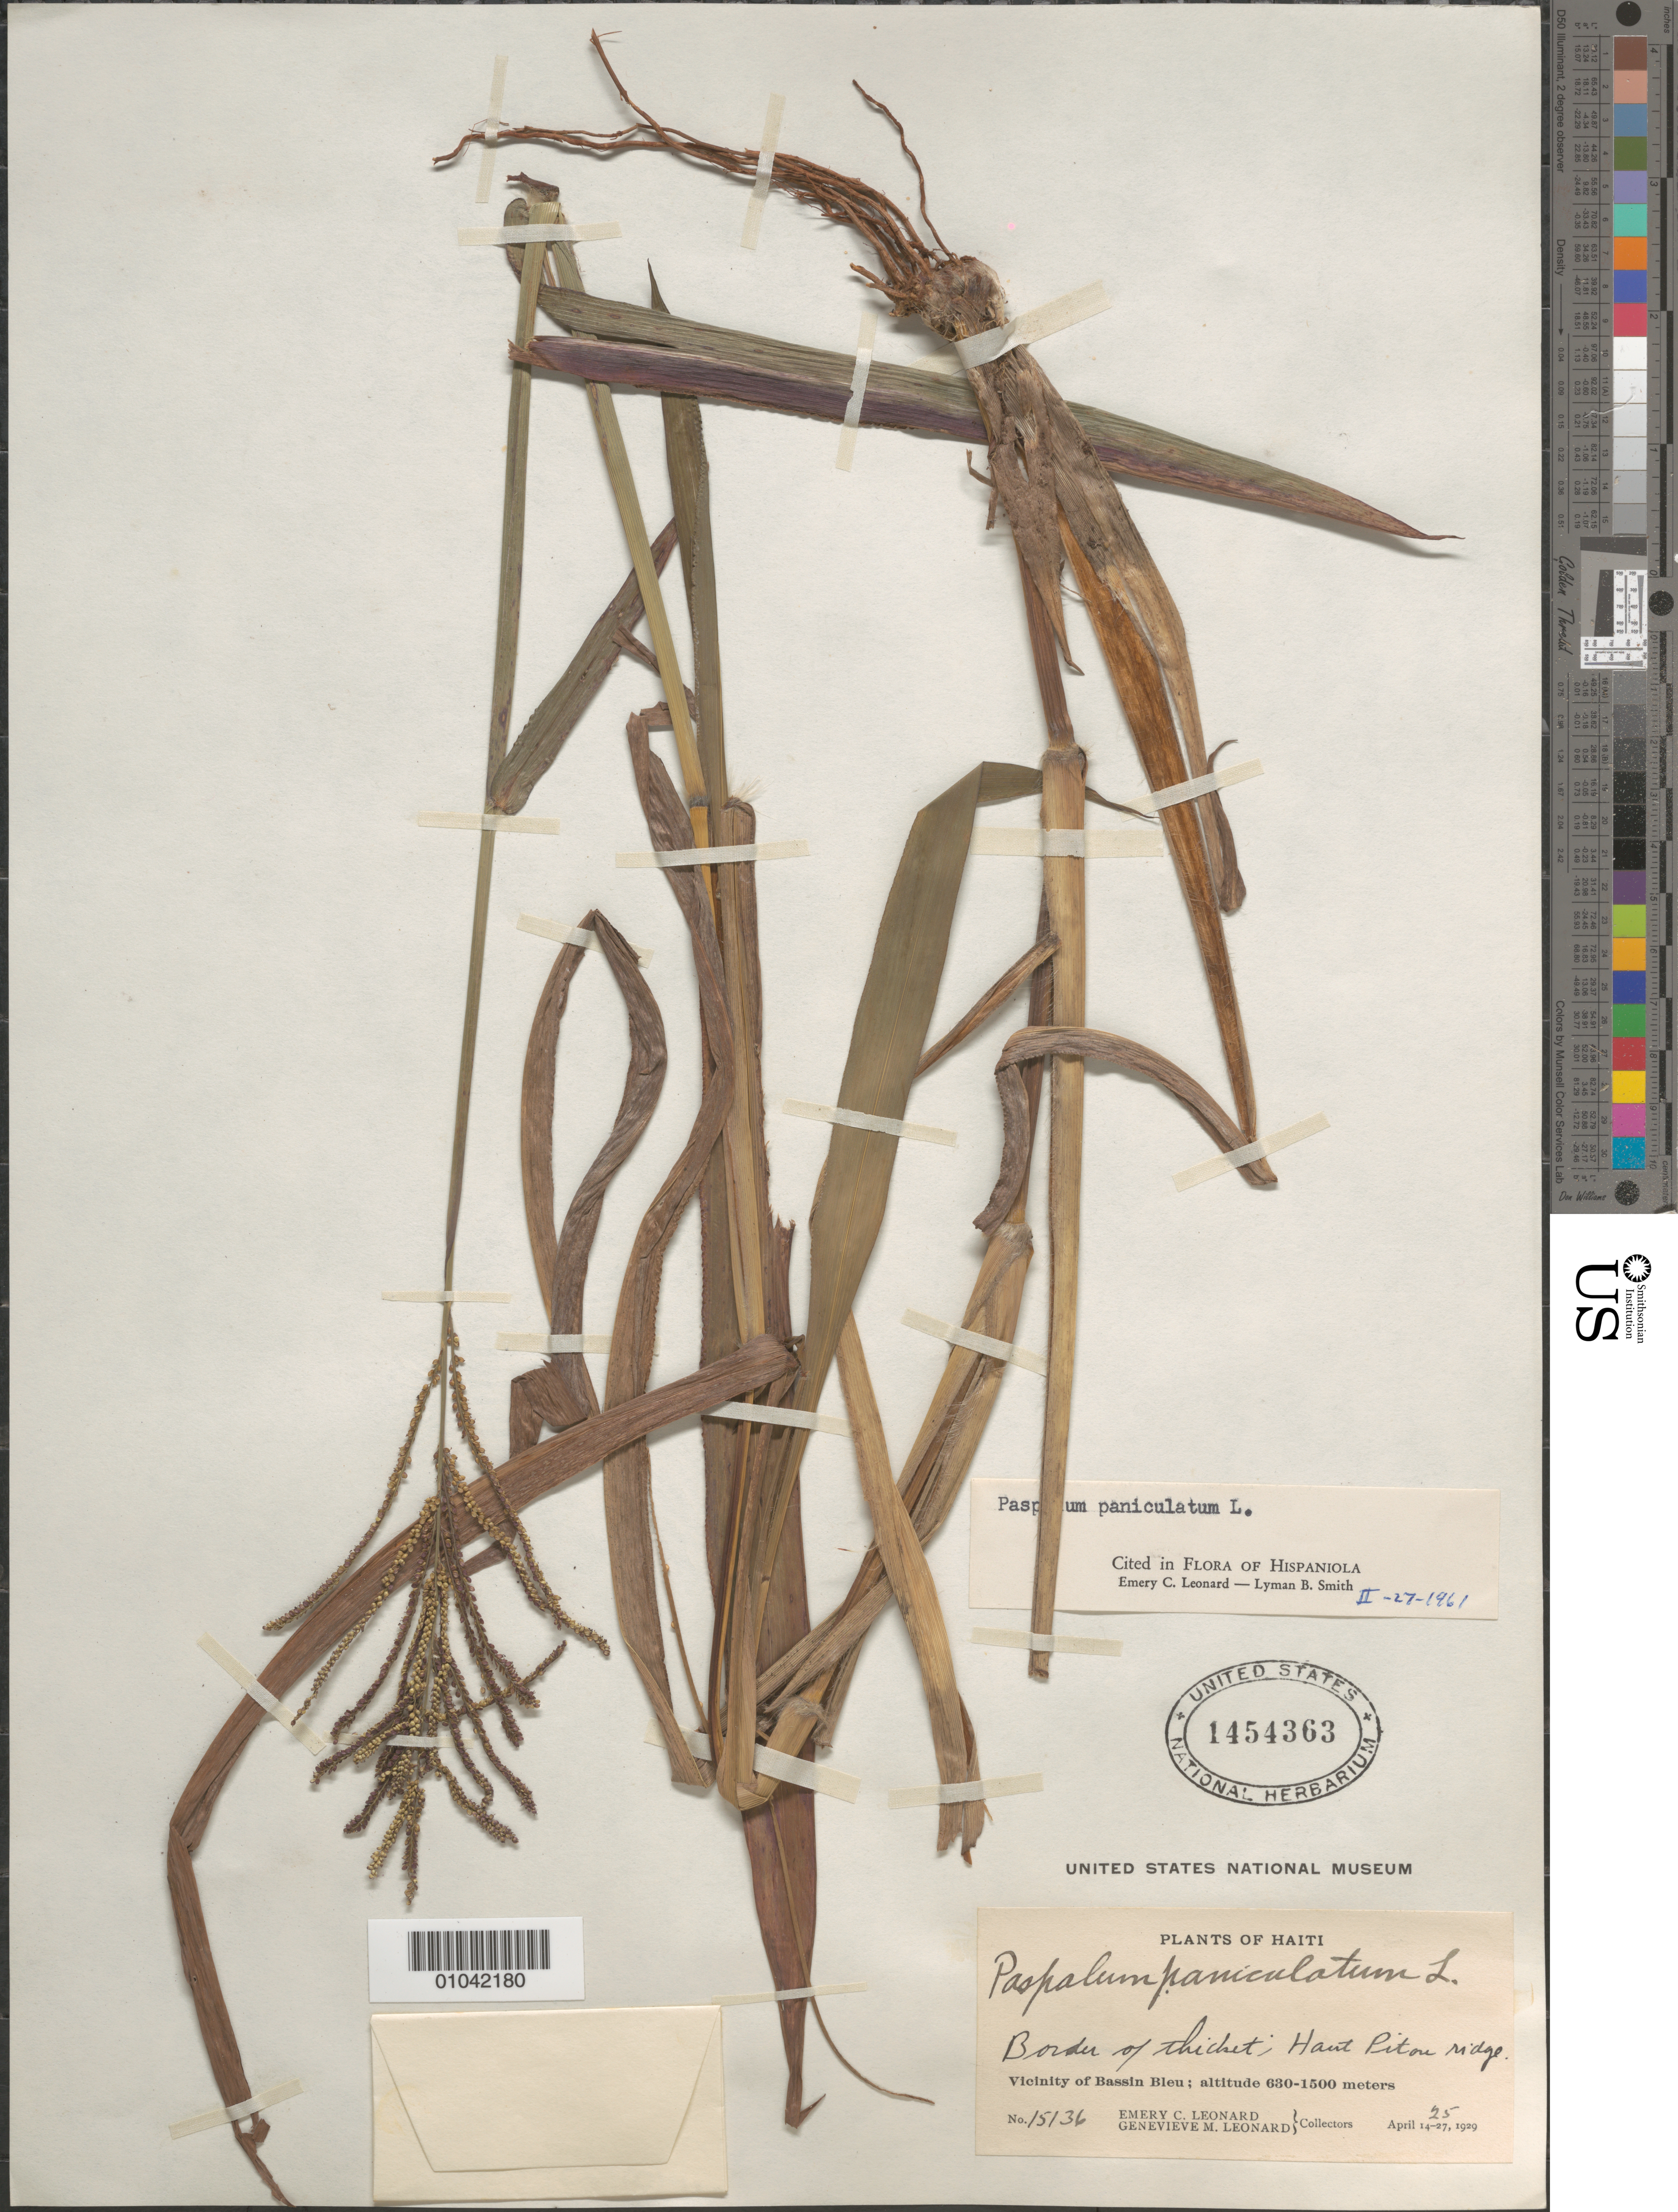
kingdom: Plantae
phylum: Tracheophyta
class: Liliopsida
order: Poales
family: Poaceae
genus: Paspalum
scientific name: Paspalum paniculatum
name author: L.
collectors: E. C. Leonard & G. M. Leonard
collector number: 15136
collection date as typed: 25 Apr 1929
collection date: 1929-04-25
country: Haiti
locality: Vicinity of Bassin Bleu, Haut Pitou ridge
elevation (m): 630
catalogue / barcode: US 1454363